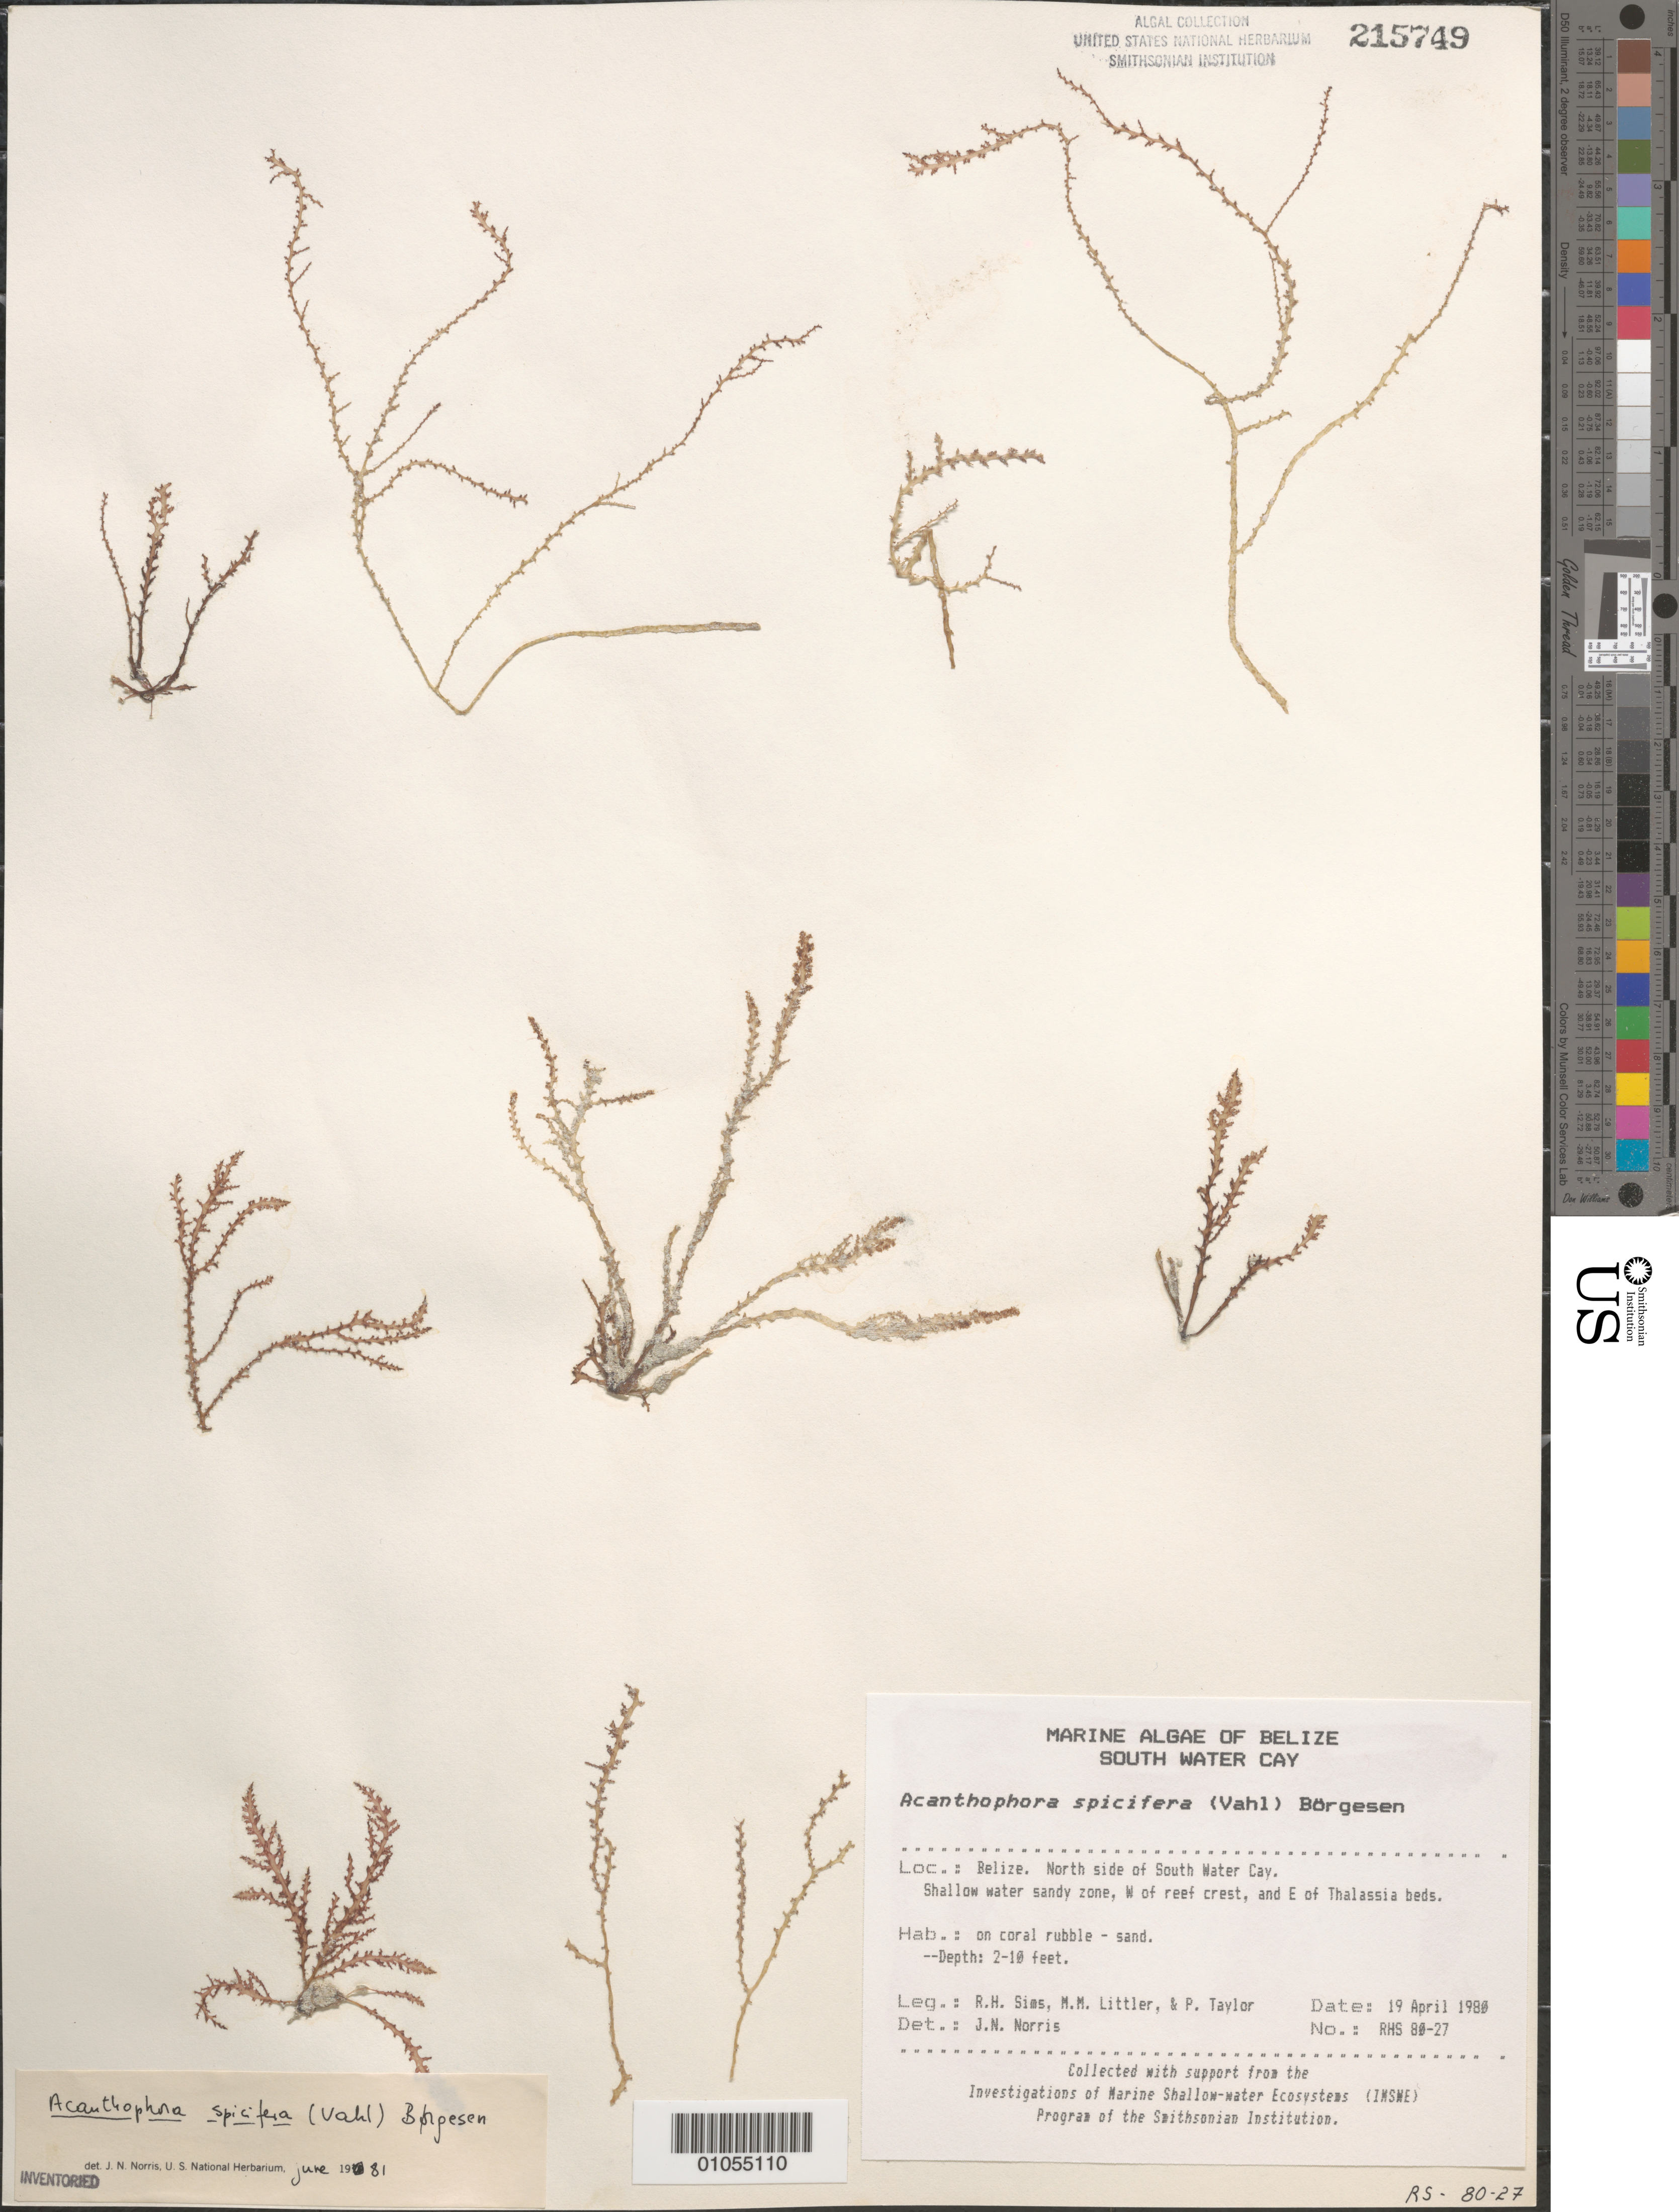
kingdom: Plantae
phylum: Rhodophyta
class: Florideophyceae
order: Ceramiales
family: Rhodomelaceae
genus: Acanthophora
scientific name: Acanthophora spicifera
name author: (Vahl) Børgesen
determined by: Norris, James N.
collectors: R. H. Sims, M. M. Littler & P. R. Taylor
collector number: RHS 80-27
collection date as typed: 19 Apr 1980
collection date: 1980-04-19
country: Belize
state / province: Stann Creek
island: South Water Cay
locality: North side of South Water Cay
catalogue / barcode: US 215749